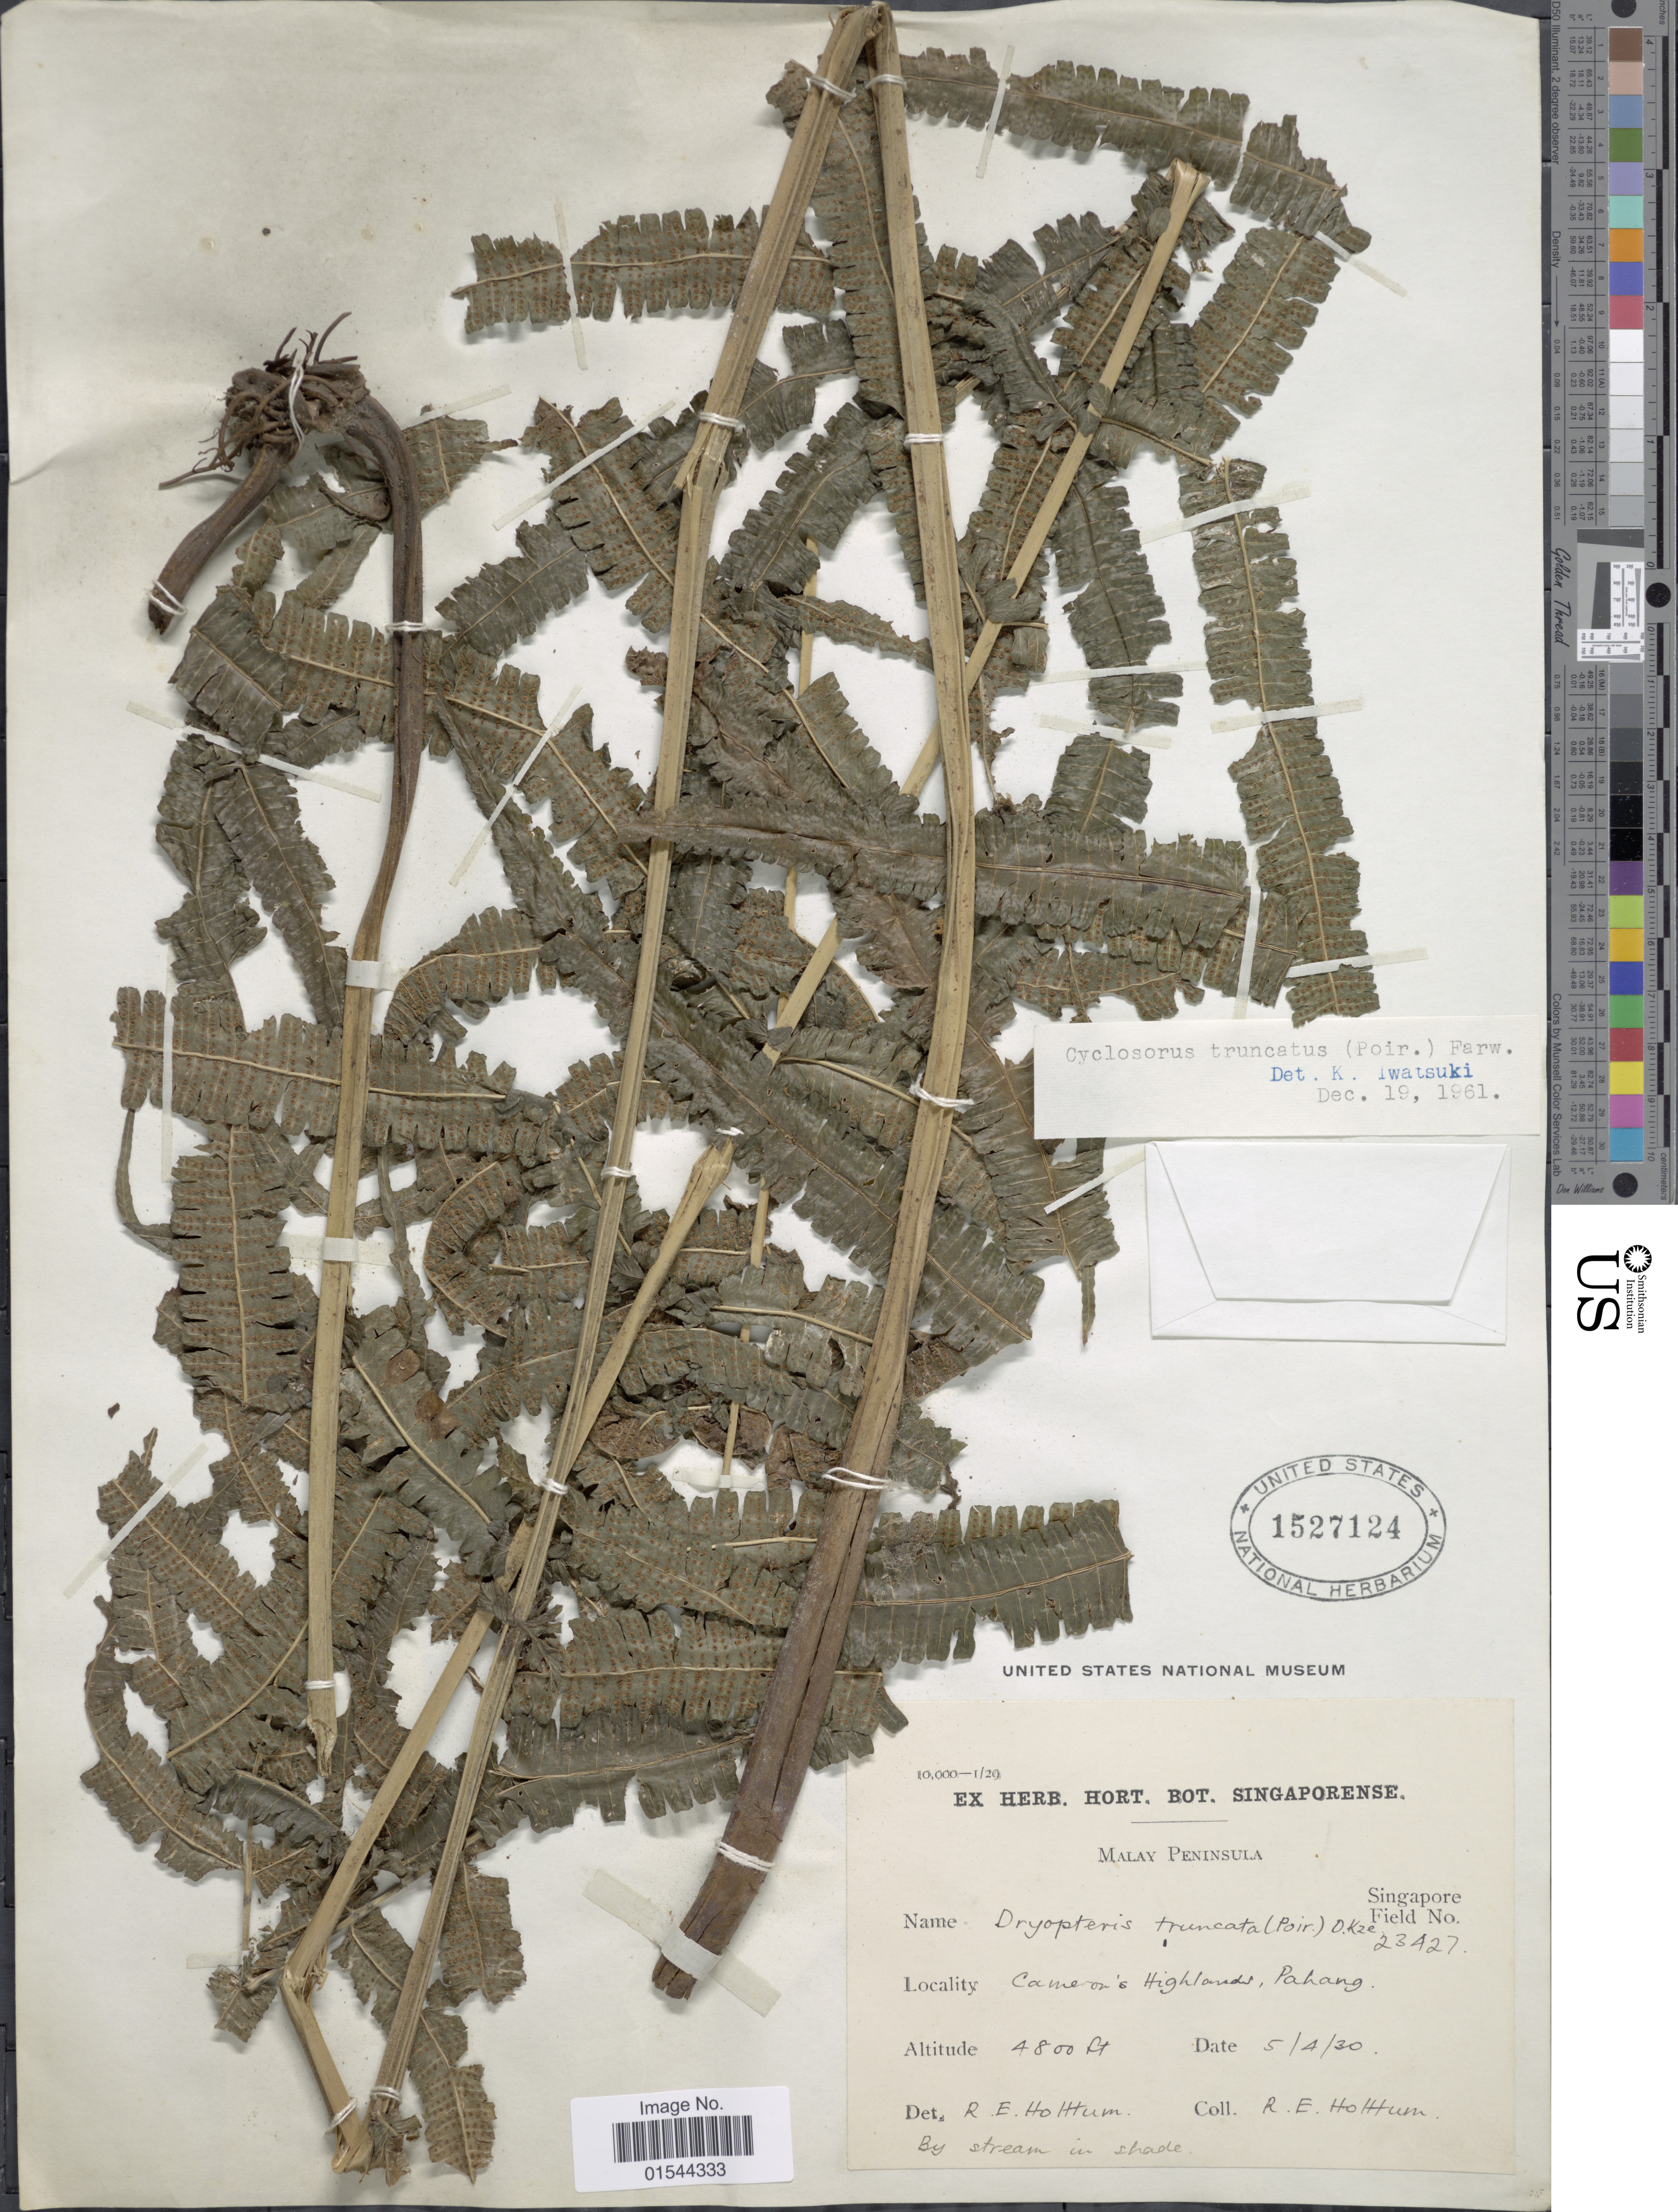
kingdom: Plantae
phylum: Tracheophyta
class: Polypodiopsida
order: Polypodiales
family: Thelypteridaceae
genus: Pneumatopteris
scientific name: Pneumatopteris truncata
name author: (Poir.) Holttum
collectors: R. E. Holttum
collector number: Singapore Field 23427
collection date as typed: Transcribed d/m/y: 5/4/30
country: Malaysia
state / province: Pahang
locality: Malay Peninsula, Cameron's Highlands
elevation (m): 1463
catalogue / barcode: US 1527124